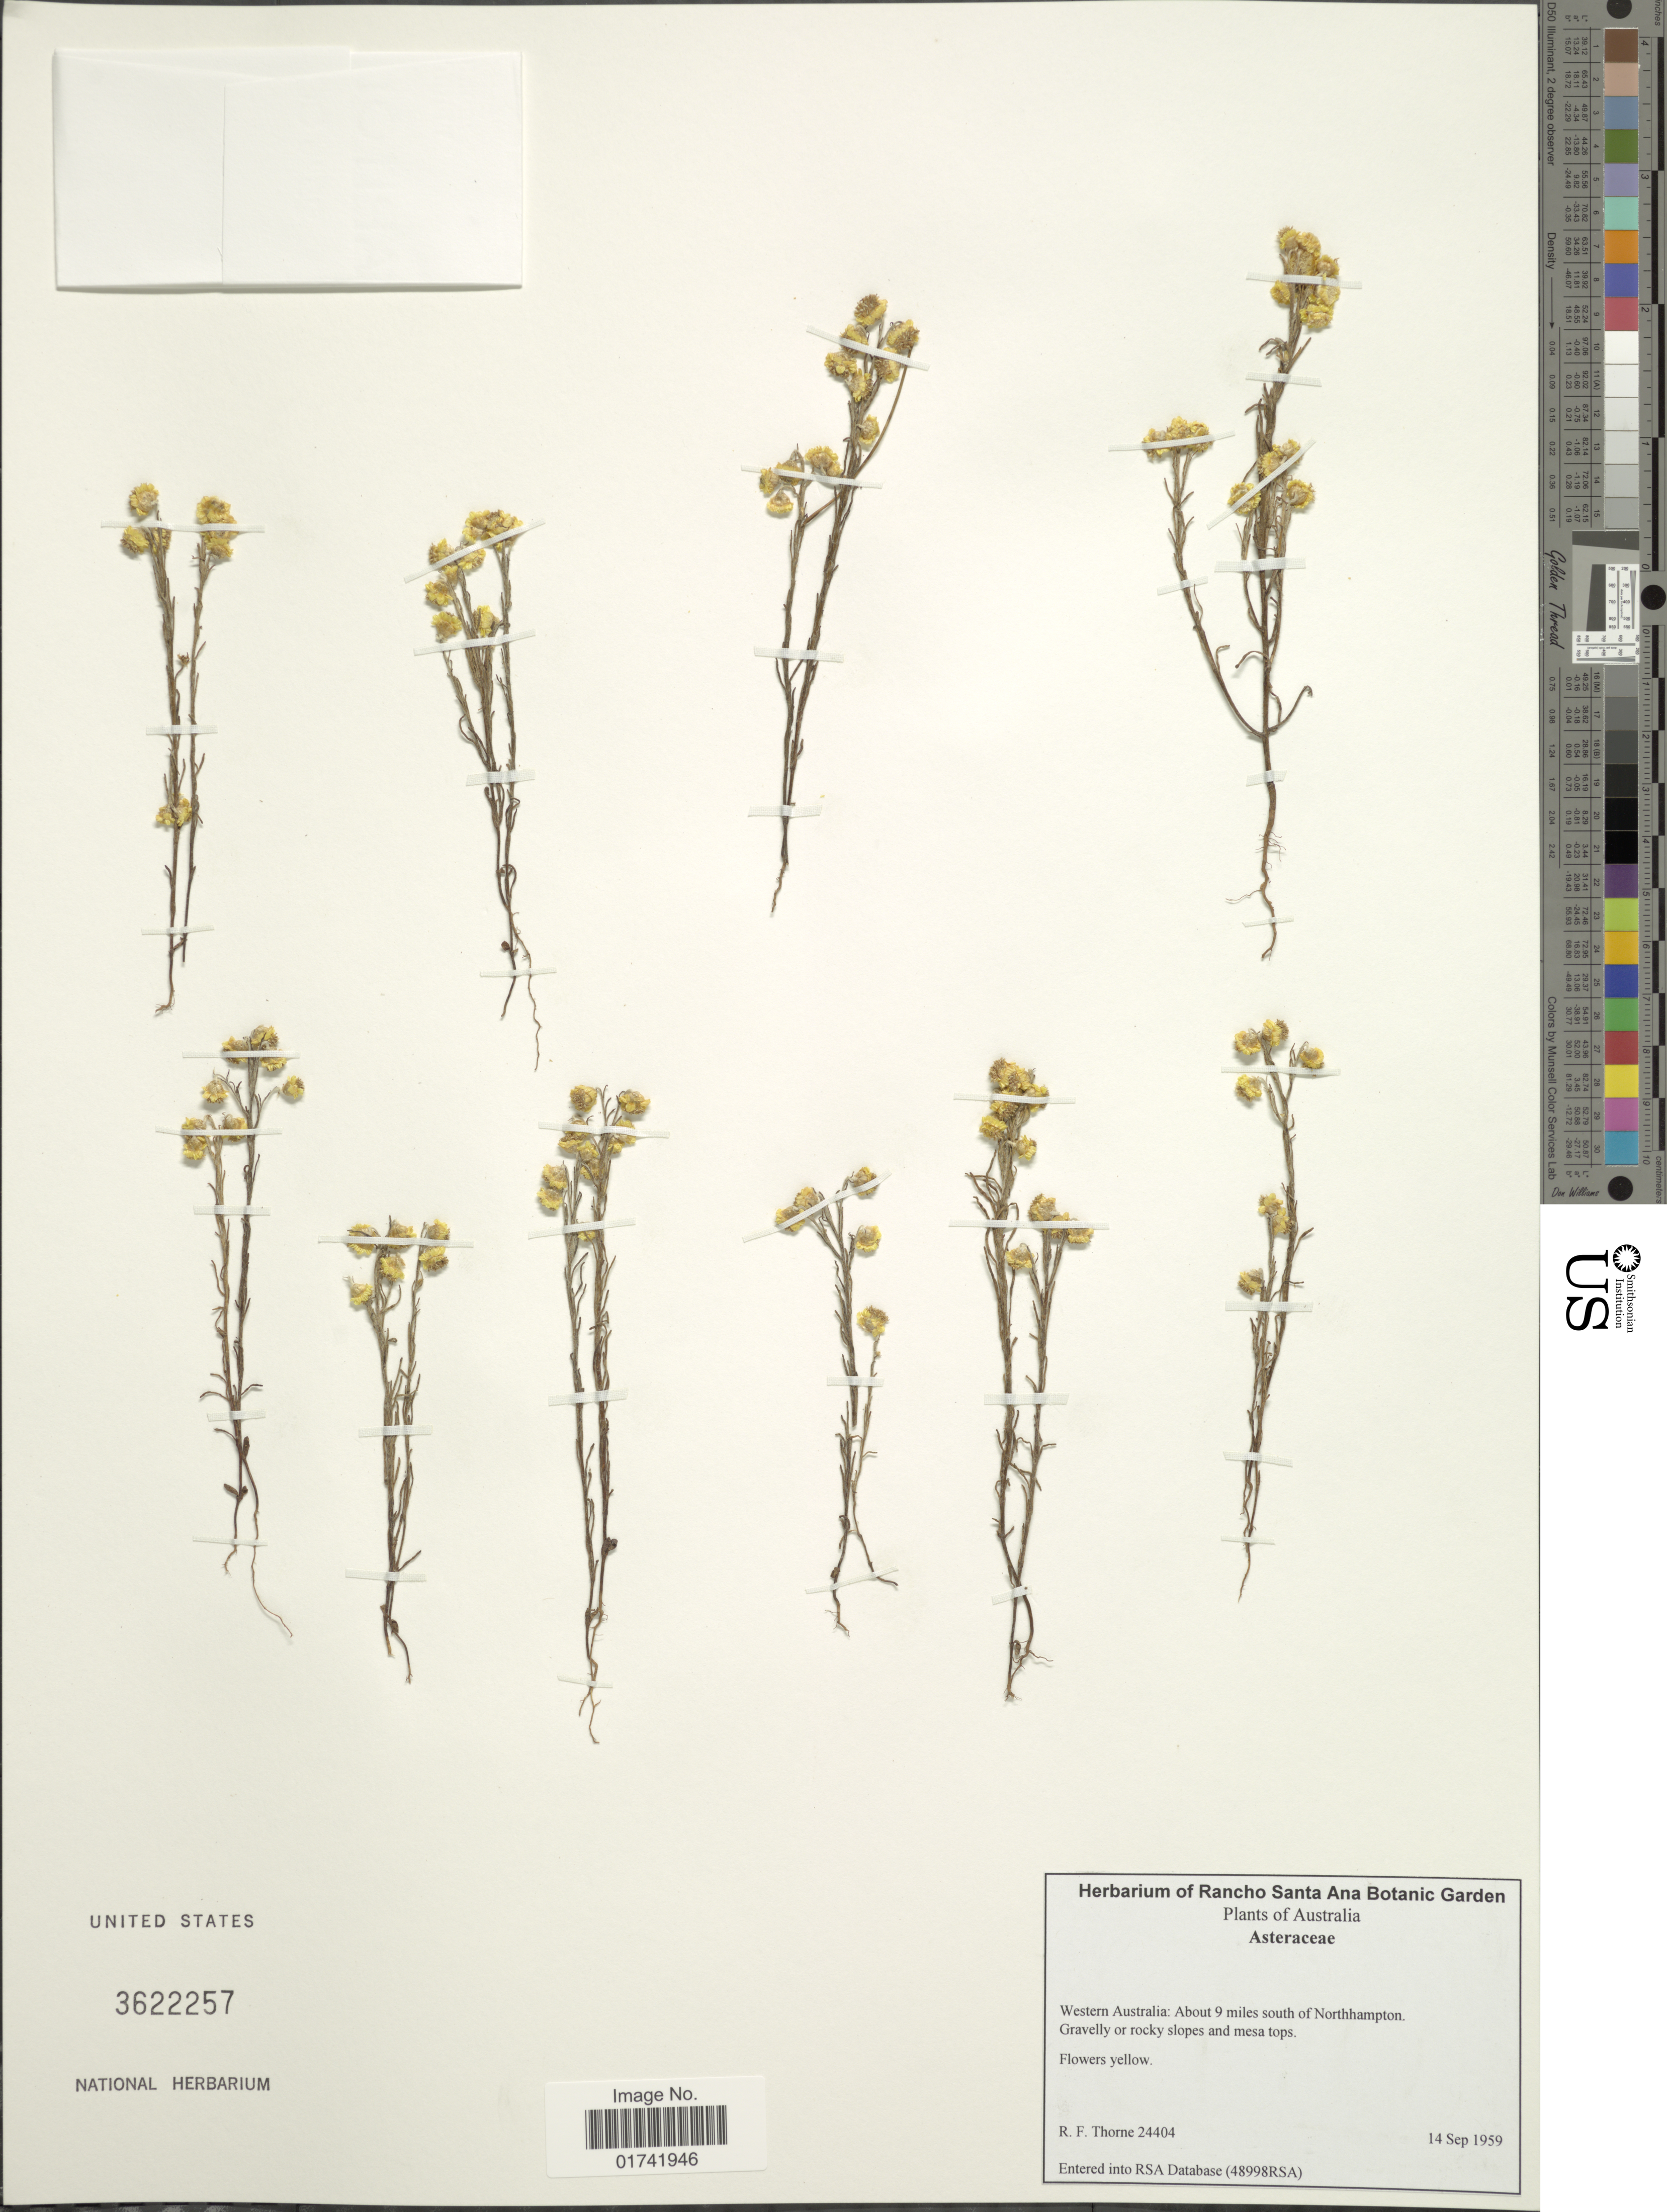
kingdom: Plantae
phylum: Tracheophyta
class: Magnoliopsida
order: Asterales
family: Asteraceae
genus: Helipterum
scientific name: Helipterum sp.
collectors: R. F. Thorne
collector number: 24404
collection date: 1959-09-14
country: Australia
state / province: Western Australia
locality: About 9 miles south of Northhampton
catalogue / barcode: US 3622257